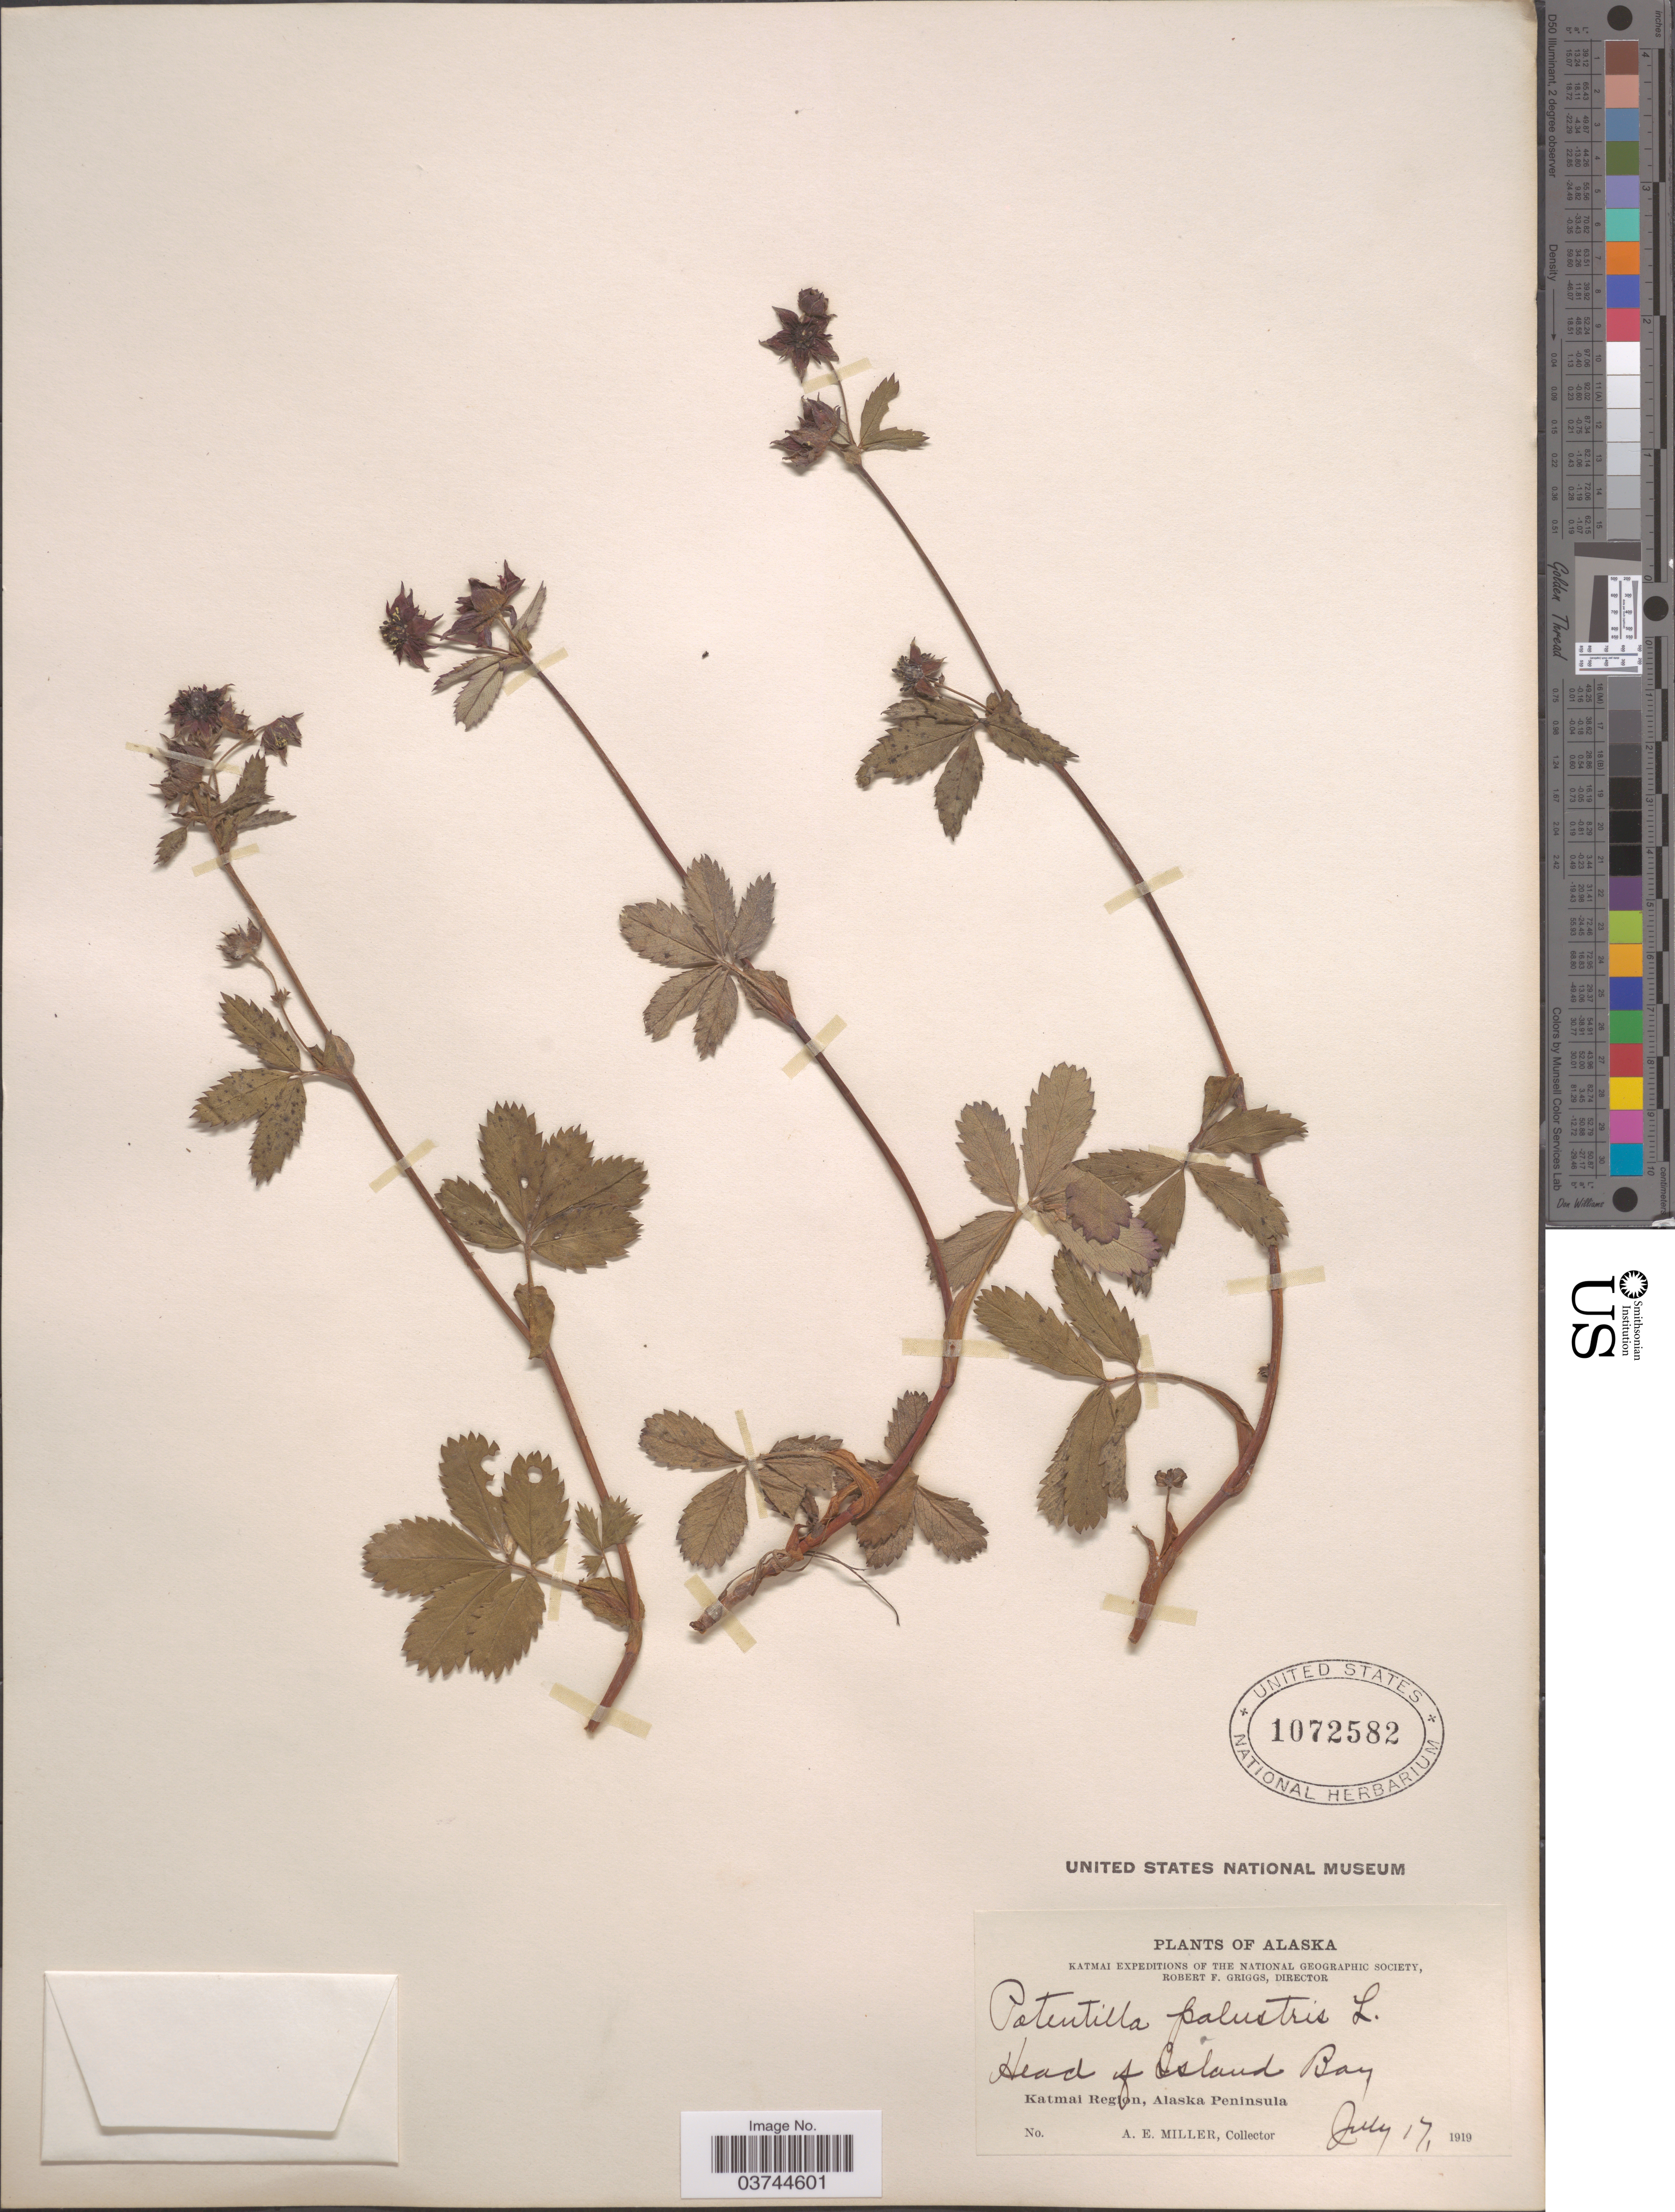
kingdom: Plantae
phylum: Tracheophyta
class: Magnoliopsida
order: Rosales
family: Rosaceae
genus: Comarum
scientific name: Comarum palustre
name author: L.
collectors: A. E. Miller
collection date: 1919-07-17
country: United States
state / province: Alaska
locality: Head of Island Bay. Katmai Region, Alaska Peninsula.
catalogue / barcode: US 1072582